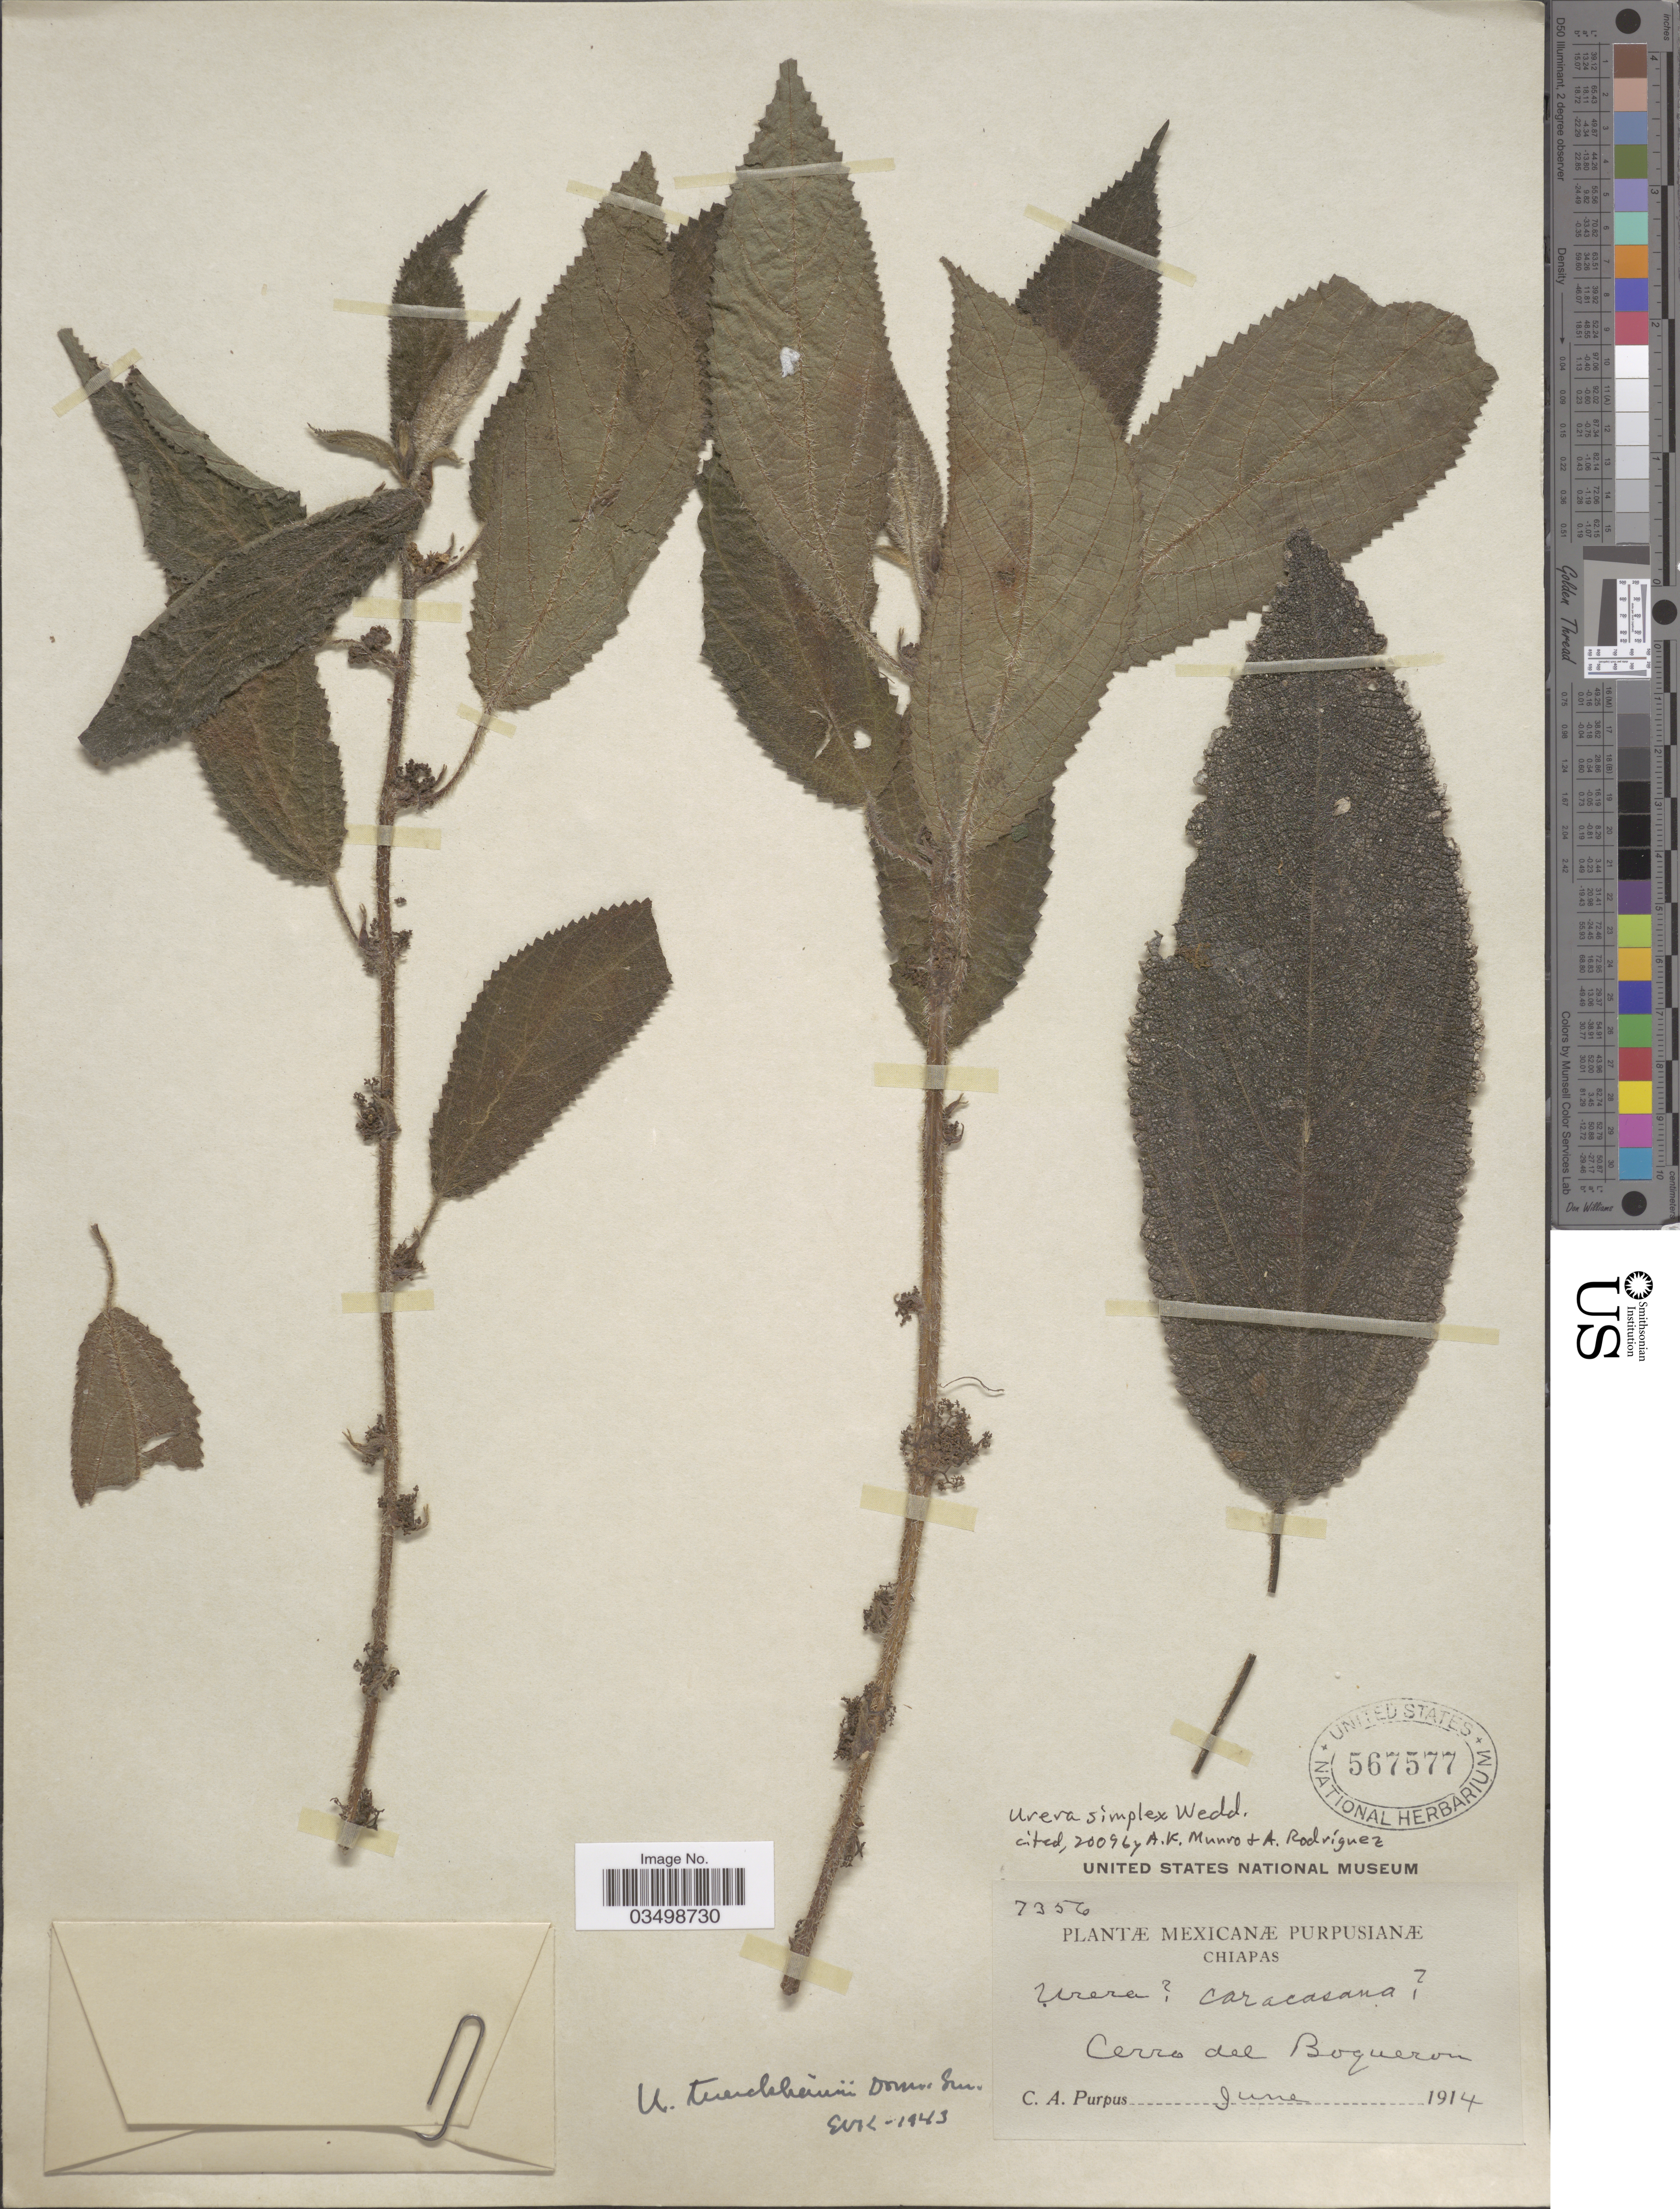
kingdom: Plantae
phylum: Tracheophyta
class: Magnoliopsida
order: Rosales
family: Urticaceae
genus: Urera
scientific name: Urera simplex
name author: Wedd.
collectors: C. A. Purpus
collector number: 7356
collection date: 1914-06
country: Mexico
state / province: Chiapas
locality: Cerro del Boqueron.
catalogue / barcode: US 567577